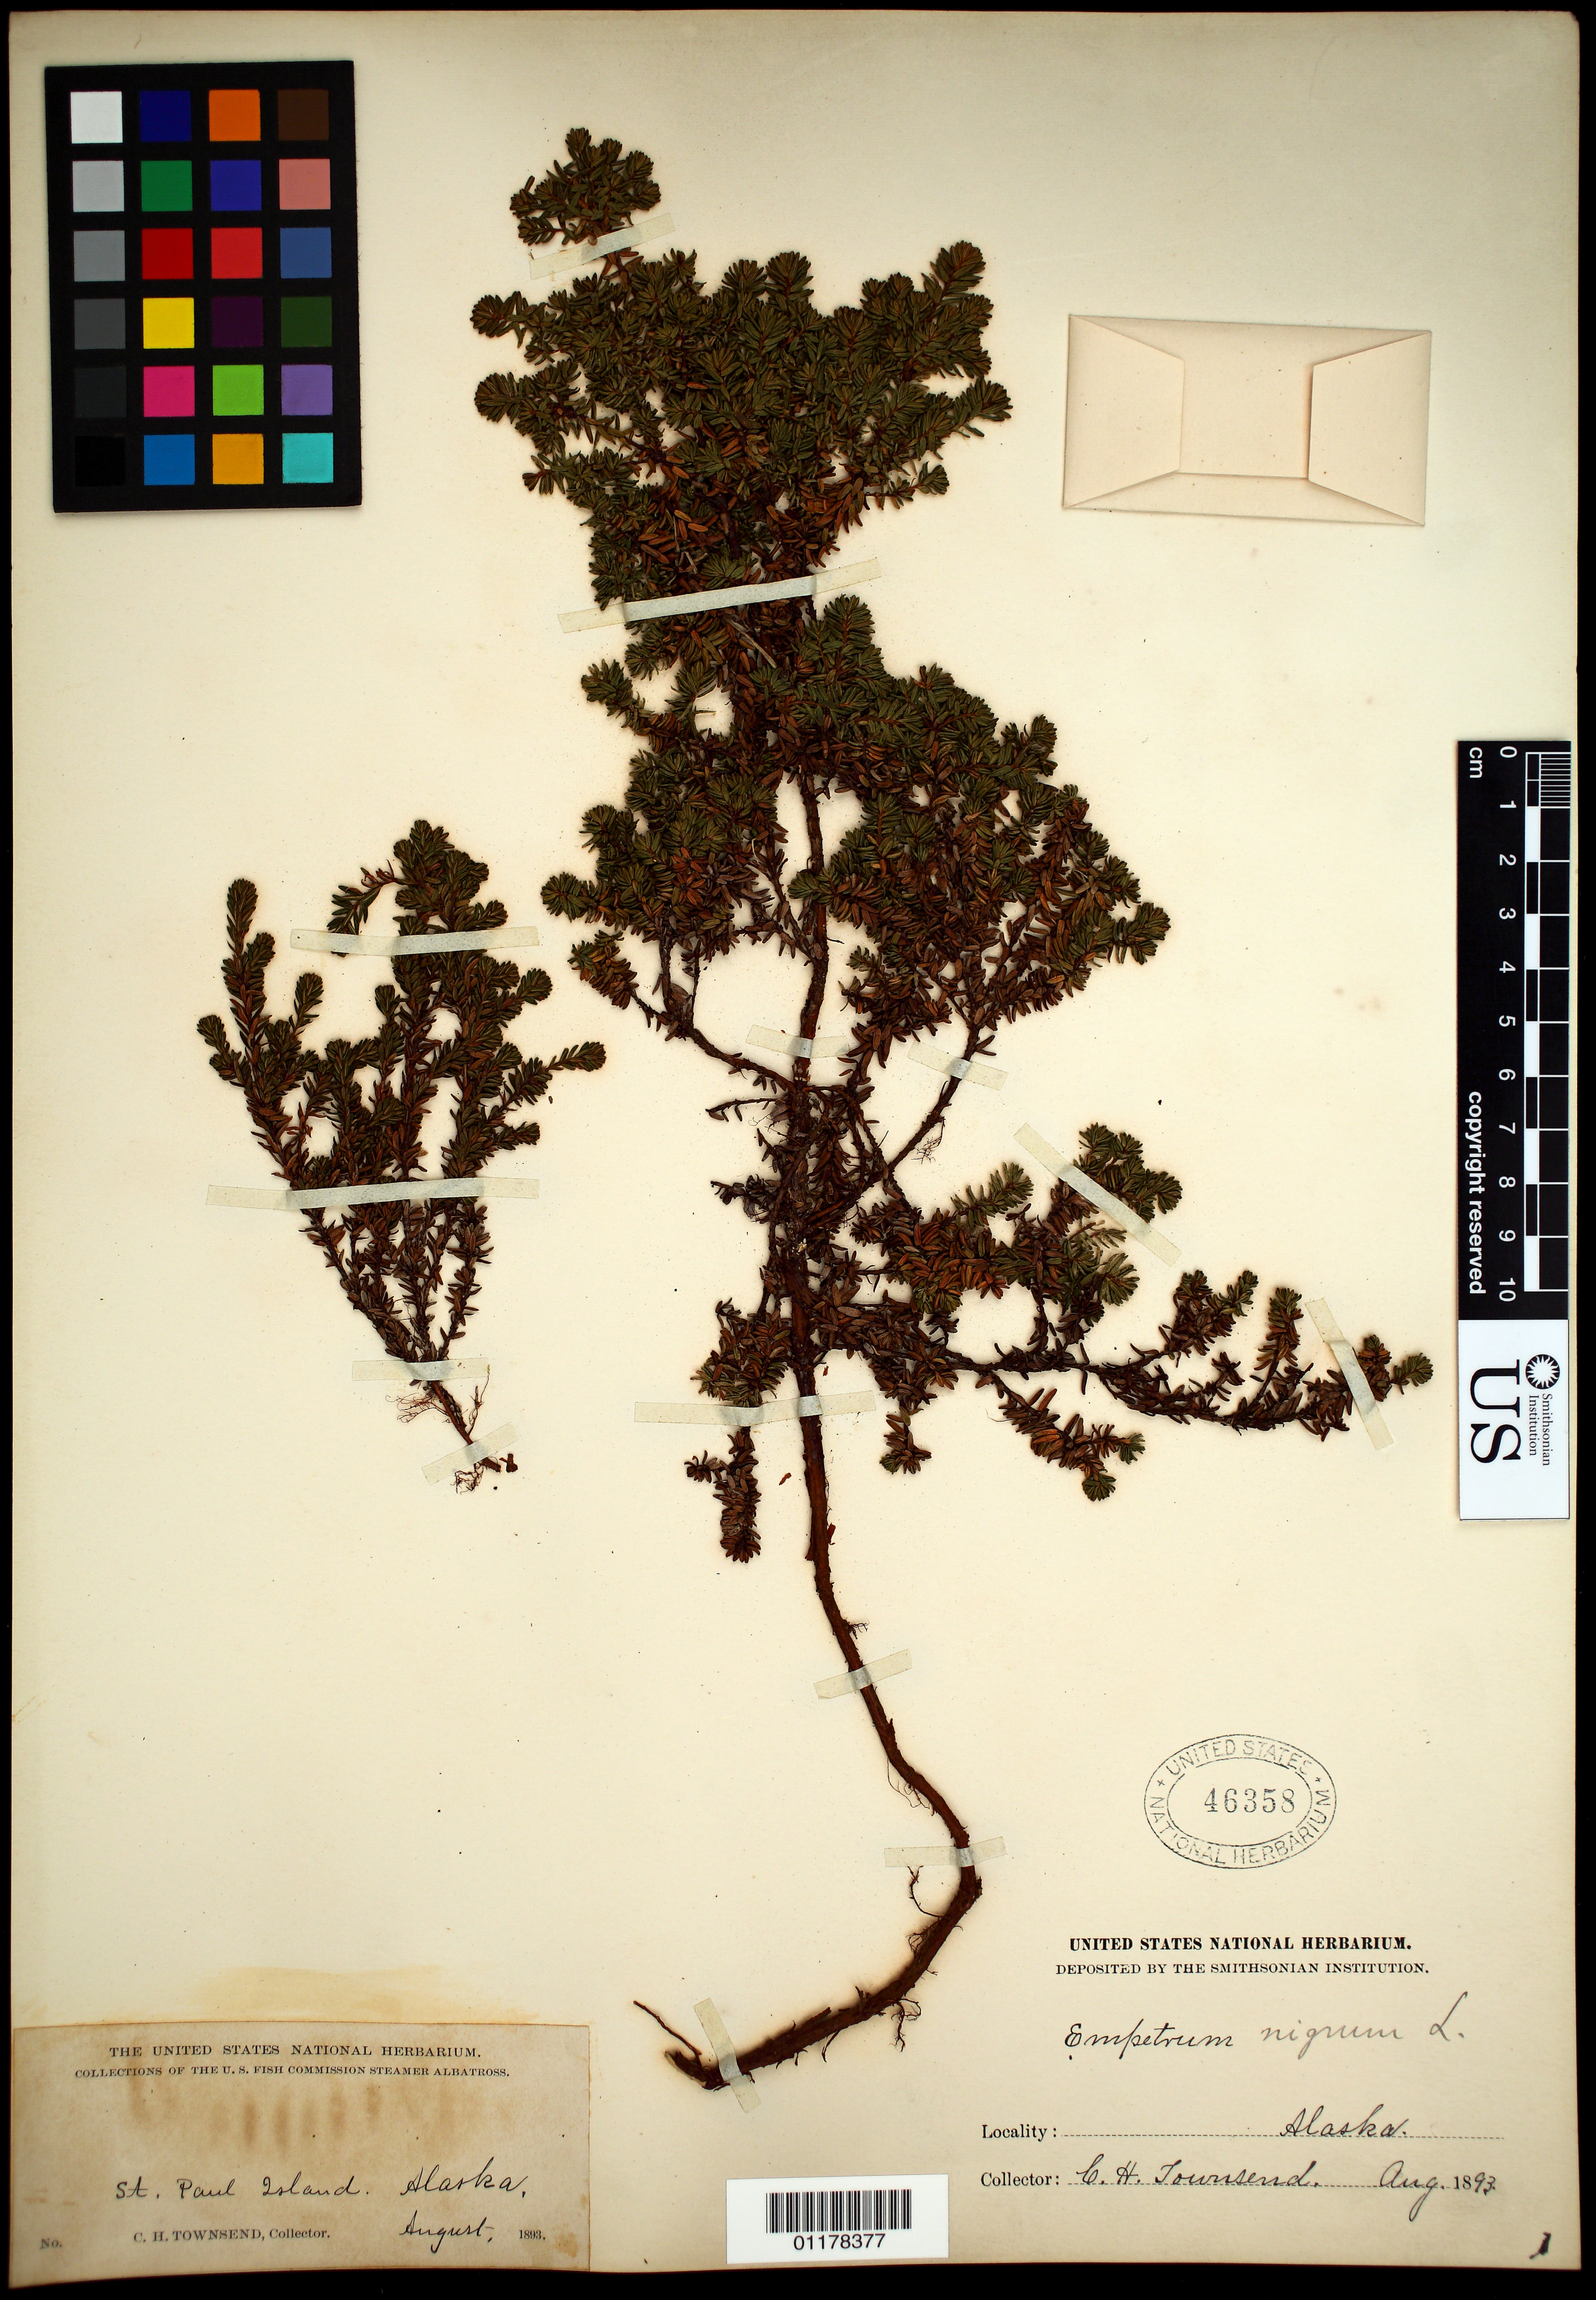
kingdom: Plantae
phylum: Tracheophyta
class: Magnoliopsida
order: Ericales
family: Ericaceae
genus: Empetrum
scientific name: Empetrum nigrum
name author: L.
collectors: C. H. Townsend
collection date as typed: Aug 1893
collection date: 1893-08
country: United States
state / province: Alaska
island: St. Paul Island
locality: St. Paul Island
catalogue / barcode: US 46358